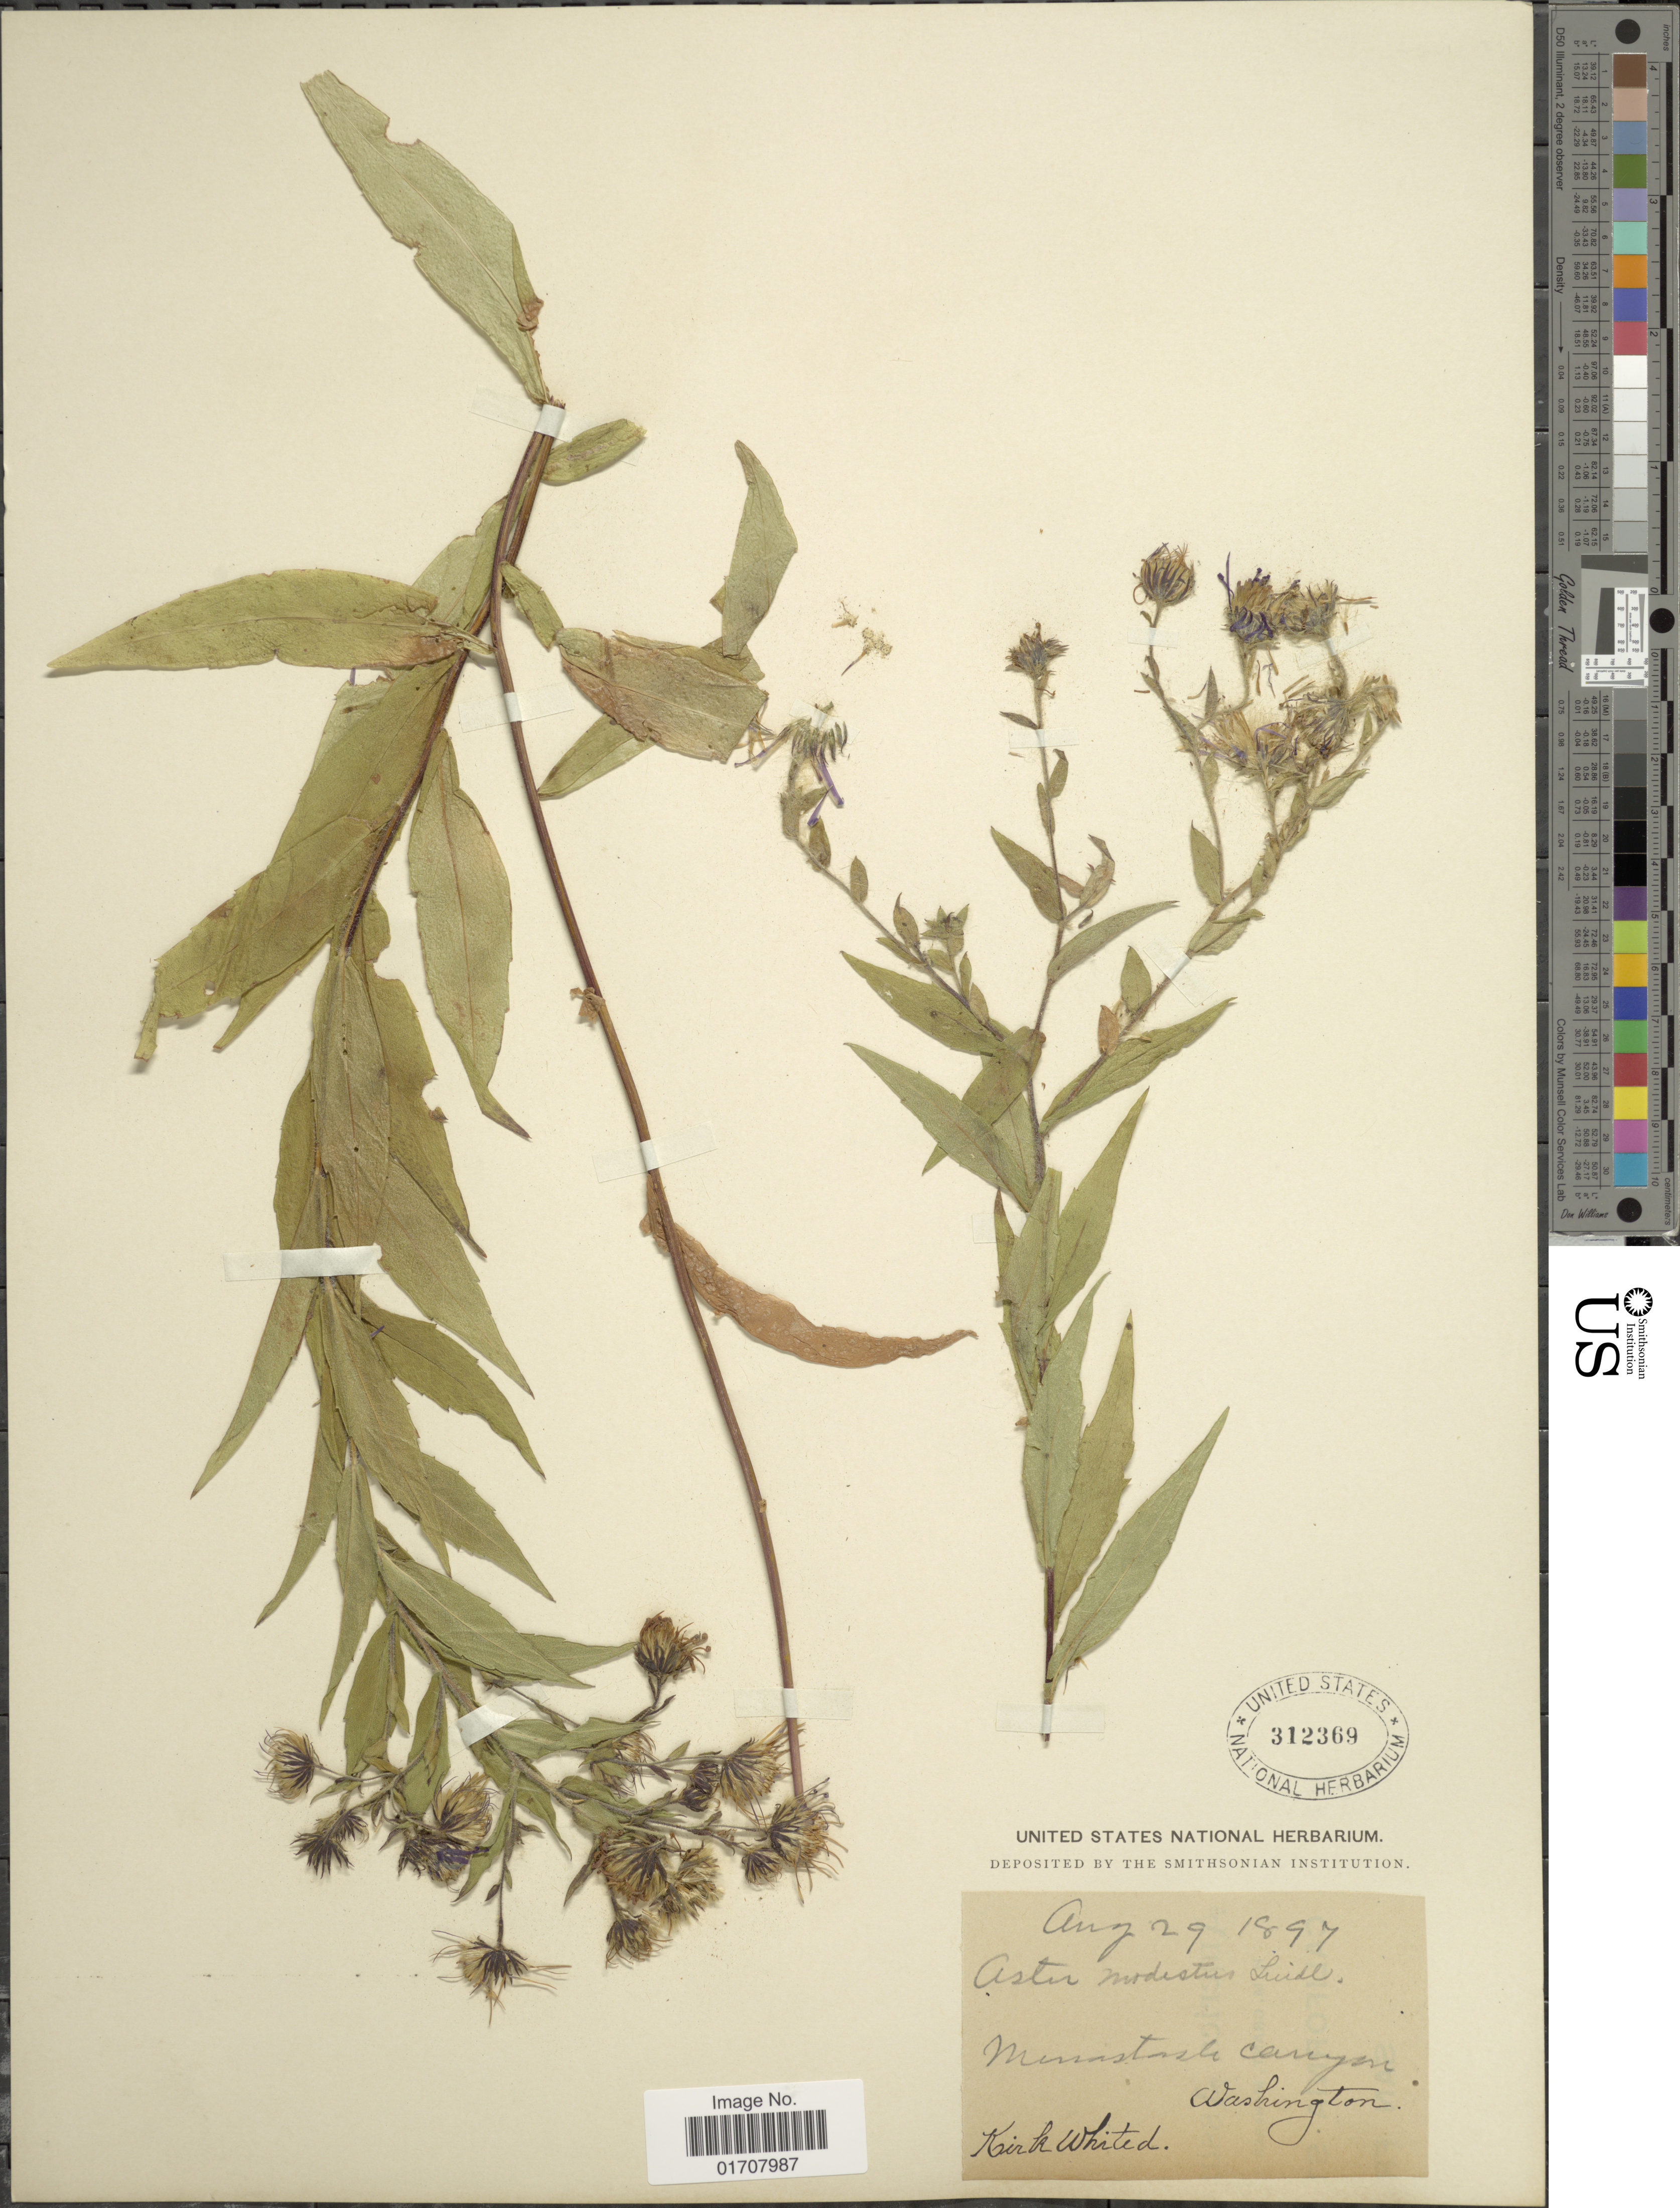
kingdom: Plantae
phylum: Tracheophyta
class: Magnoliopsida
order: Asterales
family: Asteraceae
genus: Canadanthus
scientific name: Canadanthus modestus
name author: (Lindl.) G.L. Nesom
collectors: K. Whited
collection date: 1897-08-29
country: United States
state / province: Washington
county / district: Kittitas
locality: Minastash Canyon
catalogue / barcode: US 312369